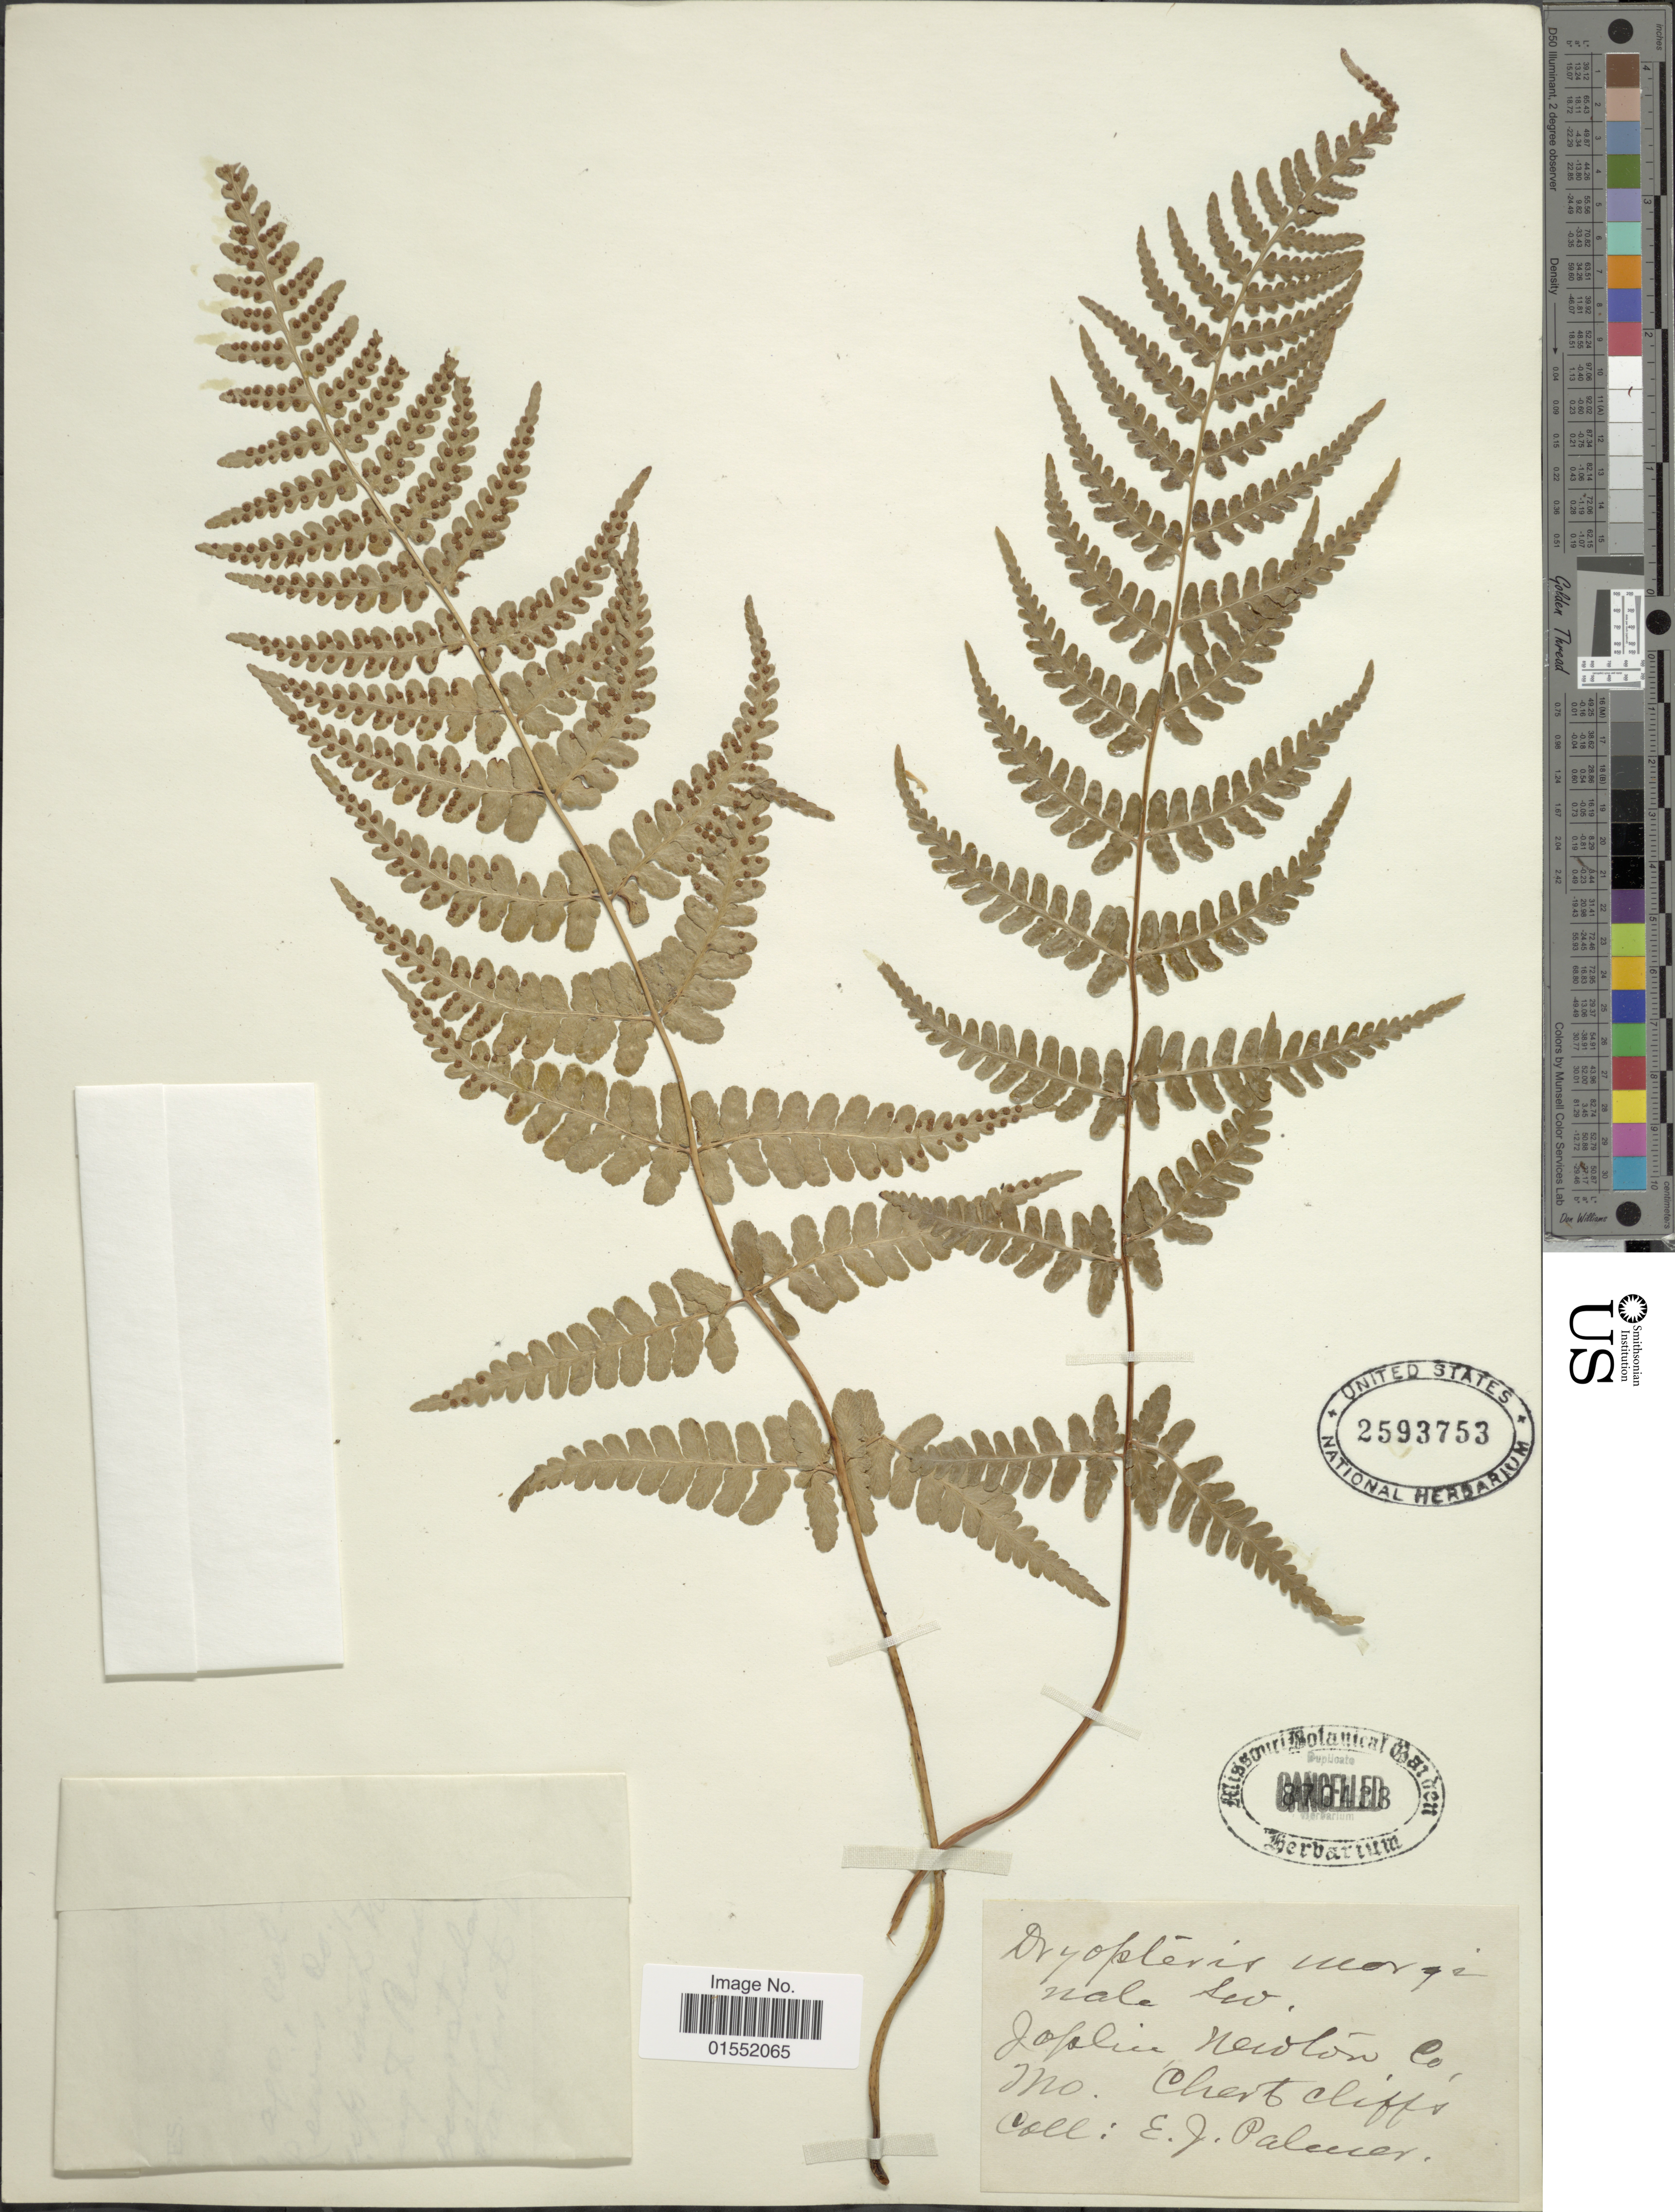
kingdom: Plantae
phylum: Tracheophyta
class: Polypodiopsida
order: Polypodiales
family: Dryopteridaceae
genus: Dryopteris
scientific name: Dryopteris marginalis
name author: (L.) A. Gray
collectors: E. J. Palmer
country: United States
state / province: Missouri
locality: Joplin Newton Co., Chert Cliffs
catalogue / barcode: US 2593753